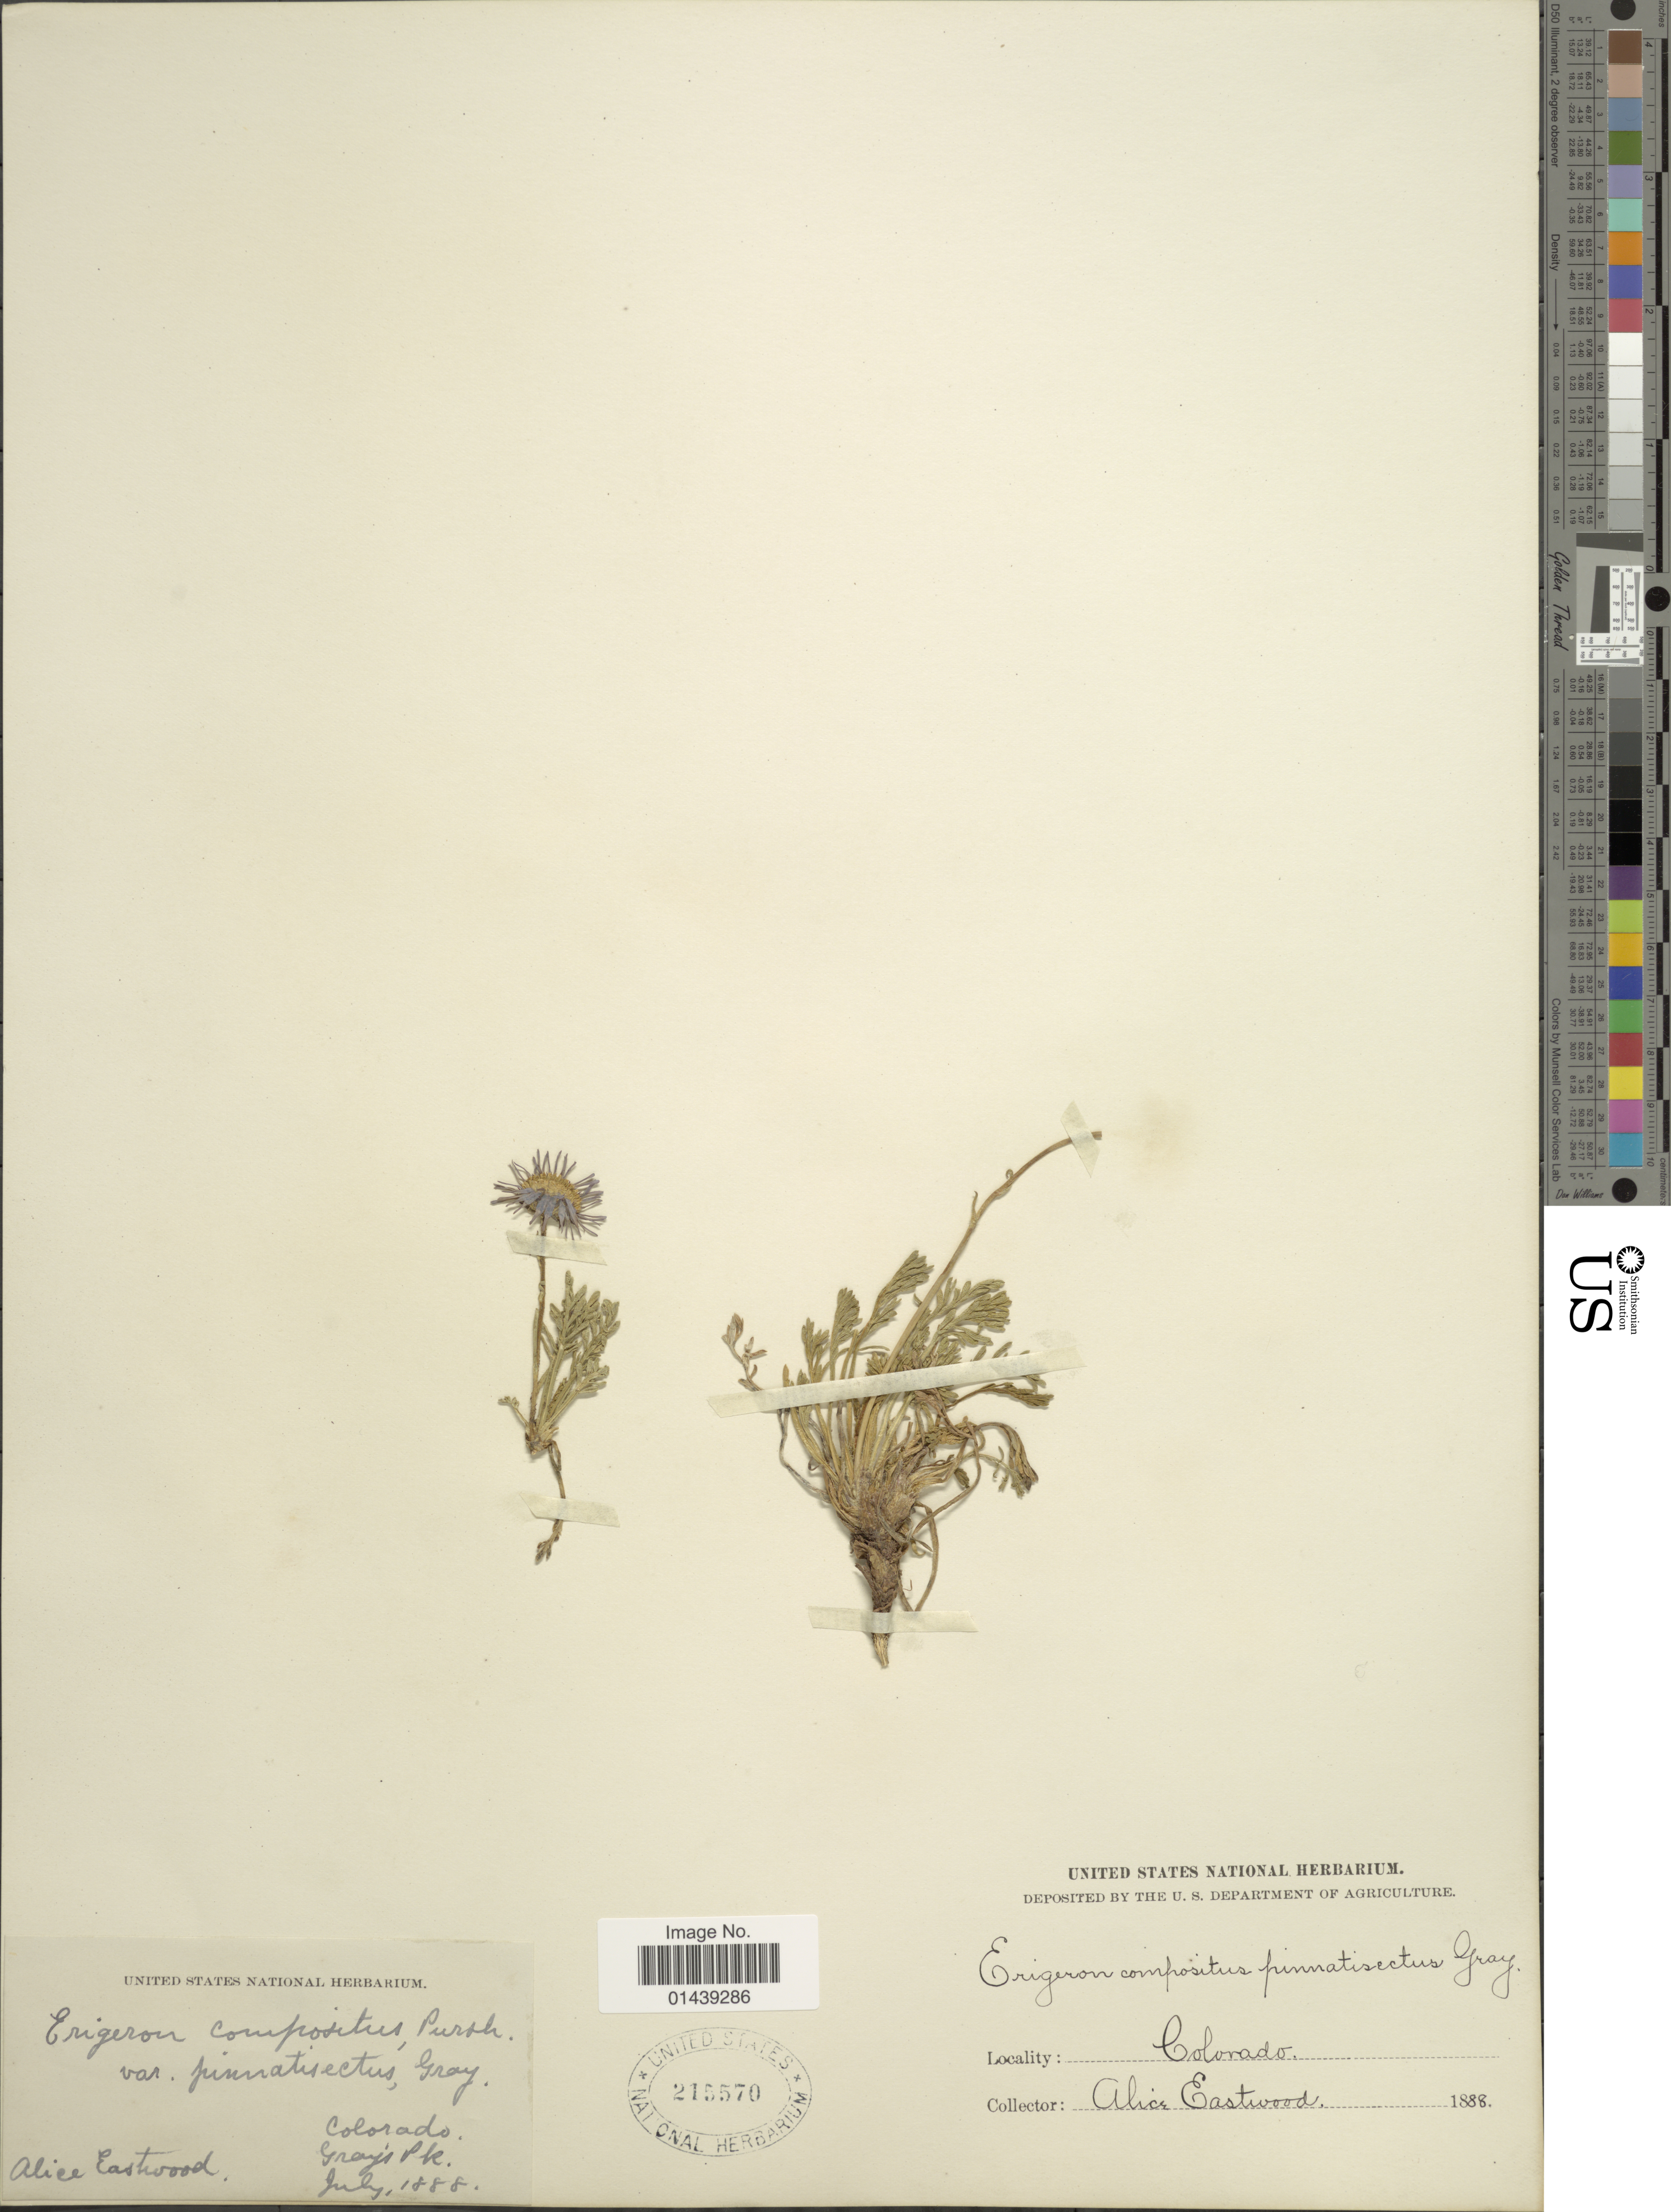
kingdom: Plantae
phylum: Tracheophyta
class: Magnoliopsida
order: Asterales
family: Asteraceae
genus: Erigeron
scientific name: Erigeron pinnatisectus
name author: (A. Gray) A. Nelson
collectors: A. Eastwood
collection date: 1888-07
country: United States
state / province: Colorado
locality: Gray's Pk.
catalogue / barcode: US 215570